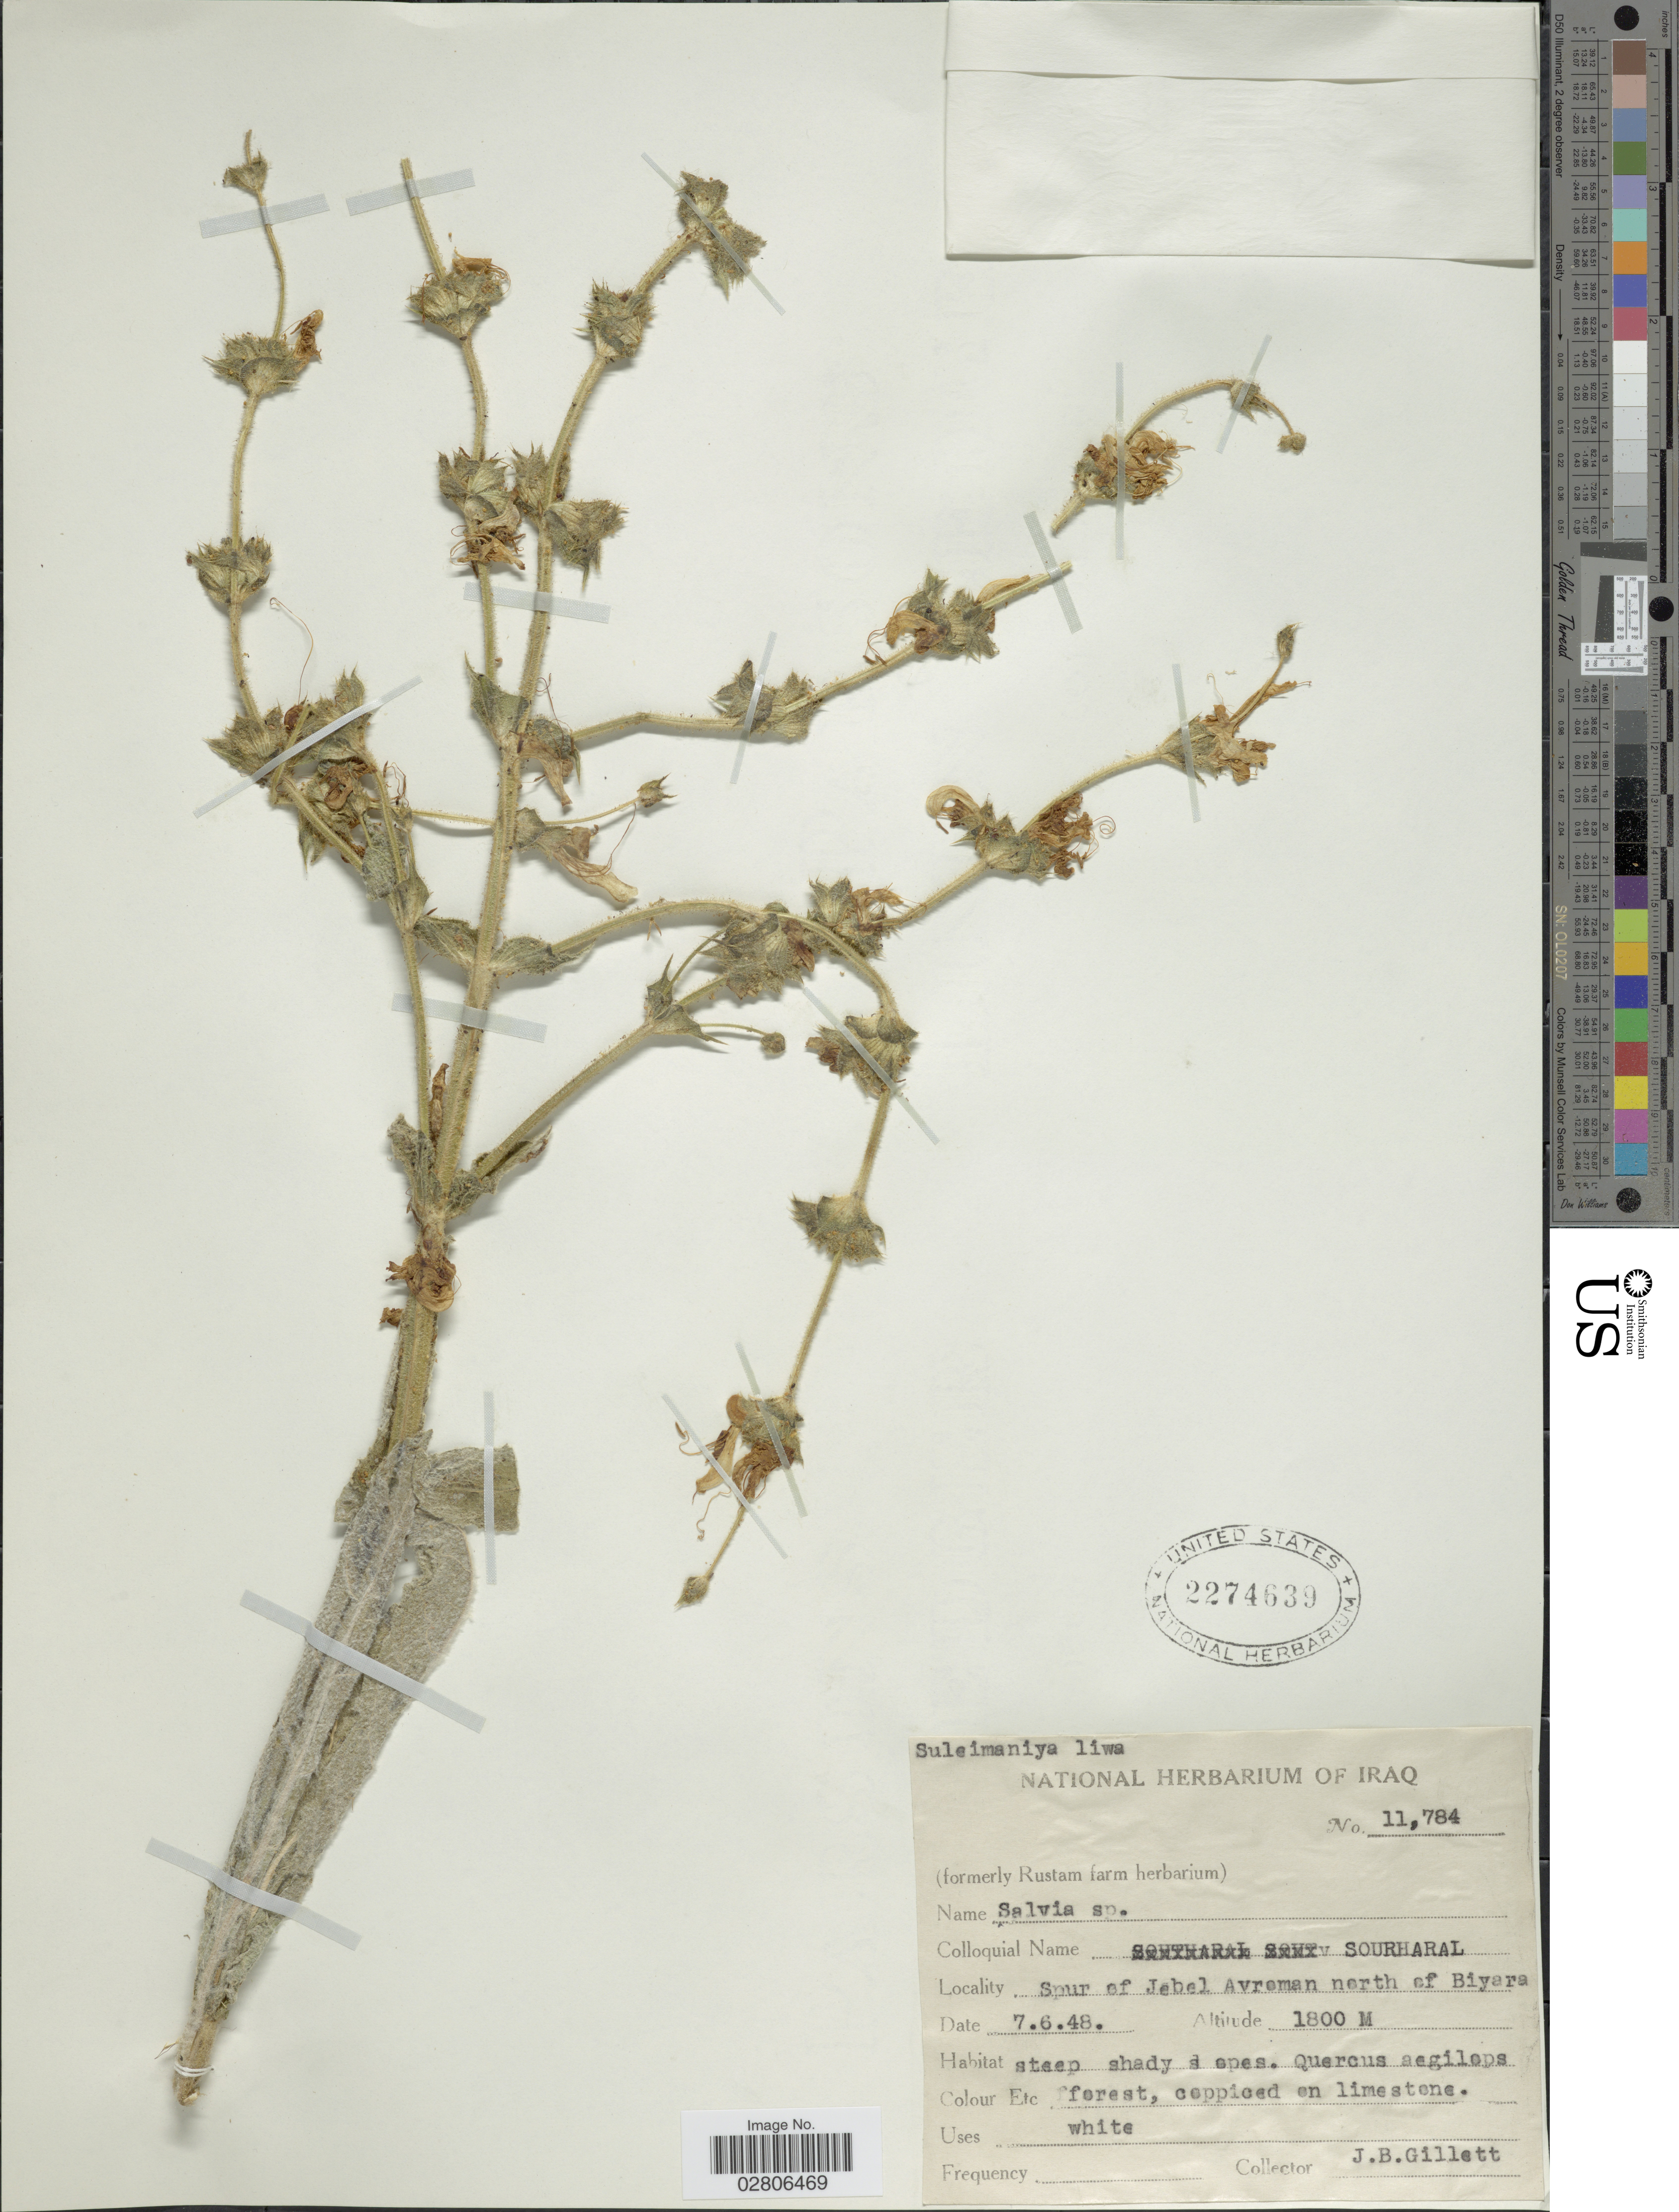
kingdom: Plantae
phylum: Tracheophyta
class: Magnoliopsida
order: Lamiales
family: Lamiaceae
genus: Salvia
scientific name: Salvia sp.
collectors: J. B. Gillett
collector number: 11784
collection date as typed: Transcribed d/m/y: 7/6/48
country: Iraq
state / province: As Sulaymānīyah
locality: Suleimaniya liwa. Spur of Jebel Avroman north of Biyara.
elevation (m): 1800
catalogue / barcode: US 2274639